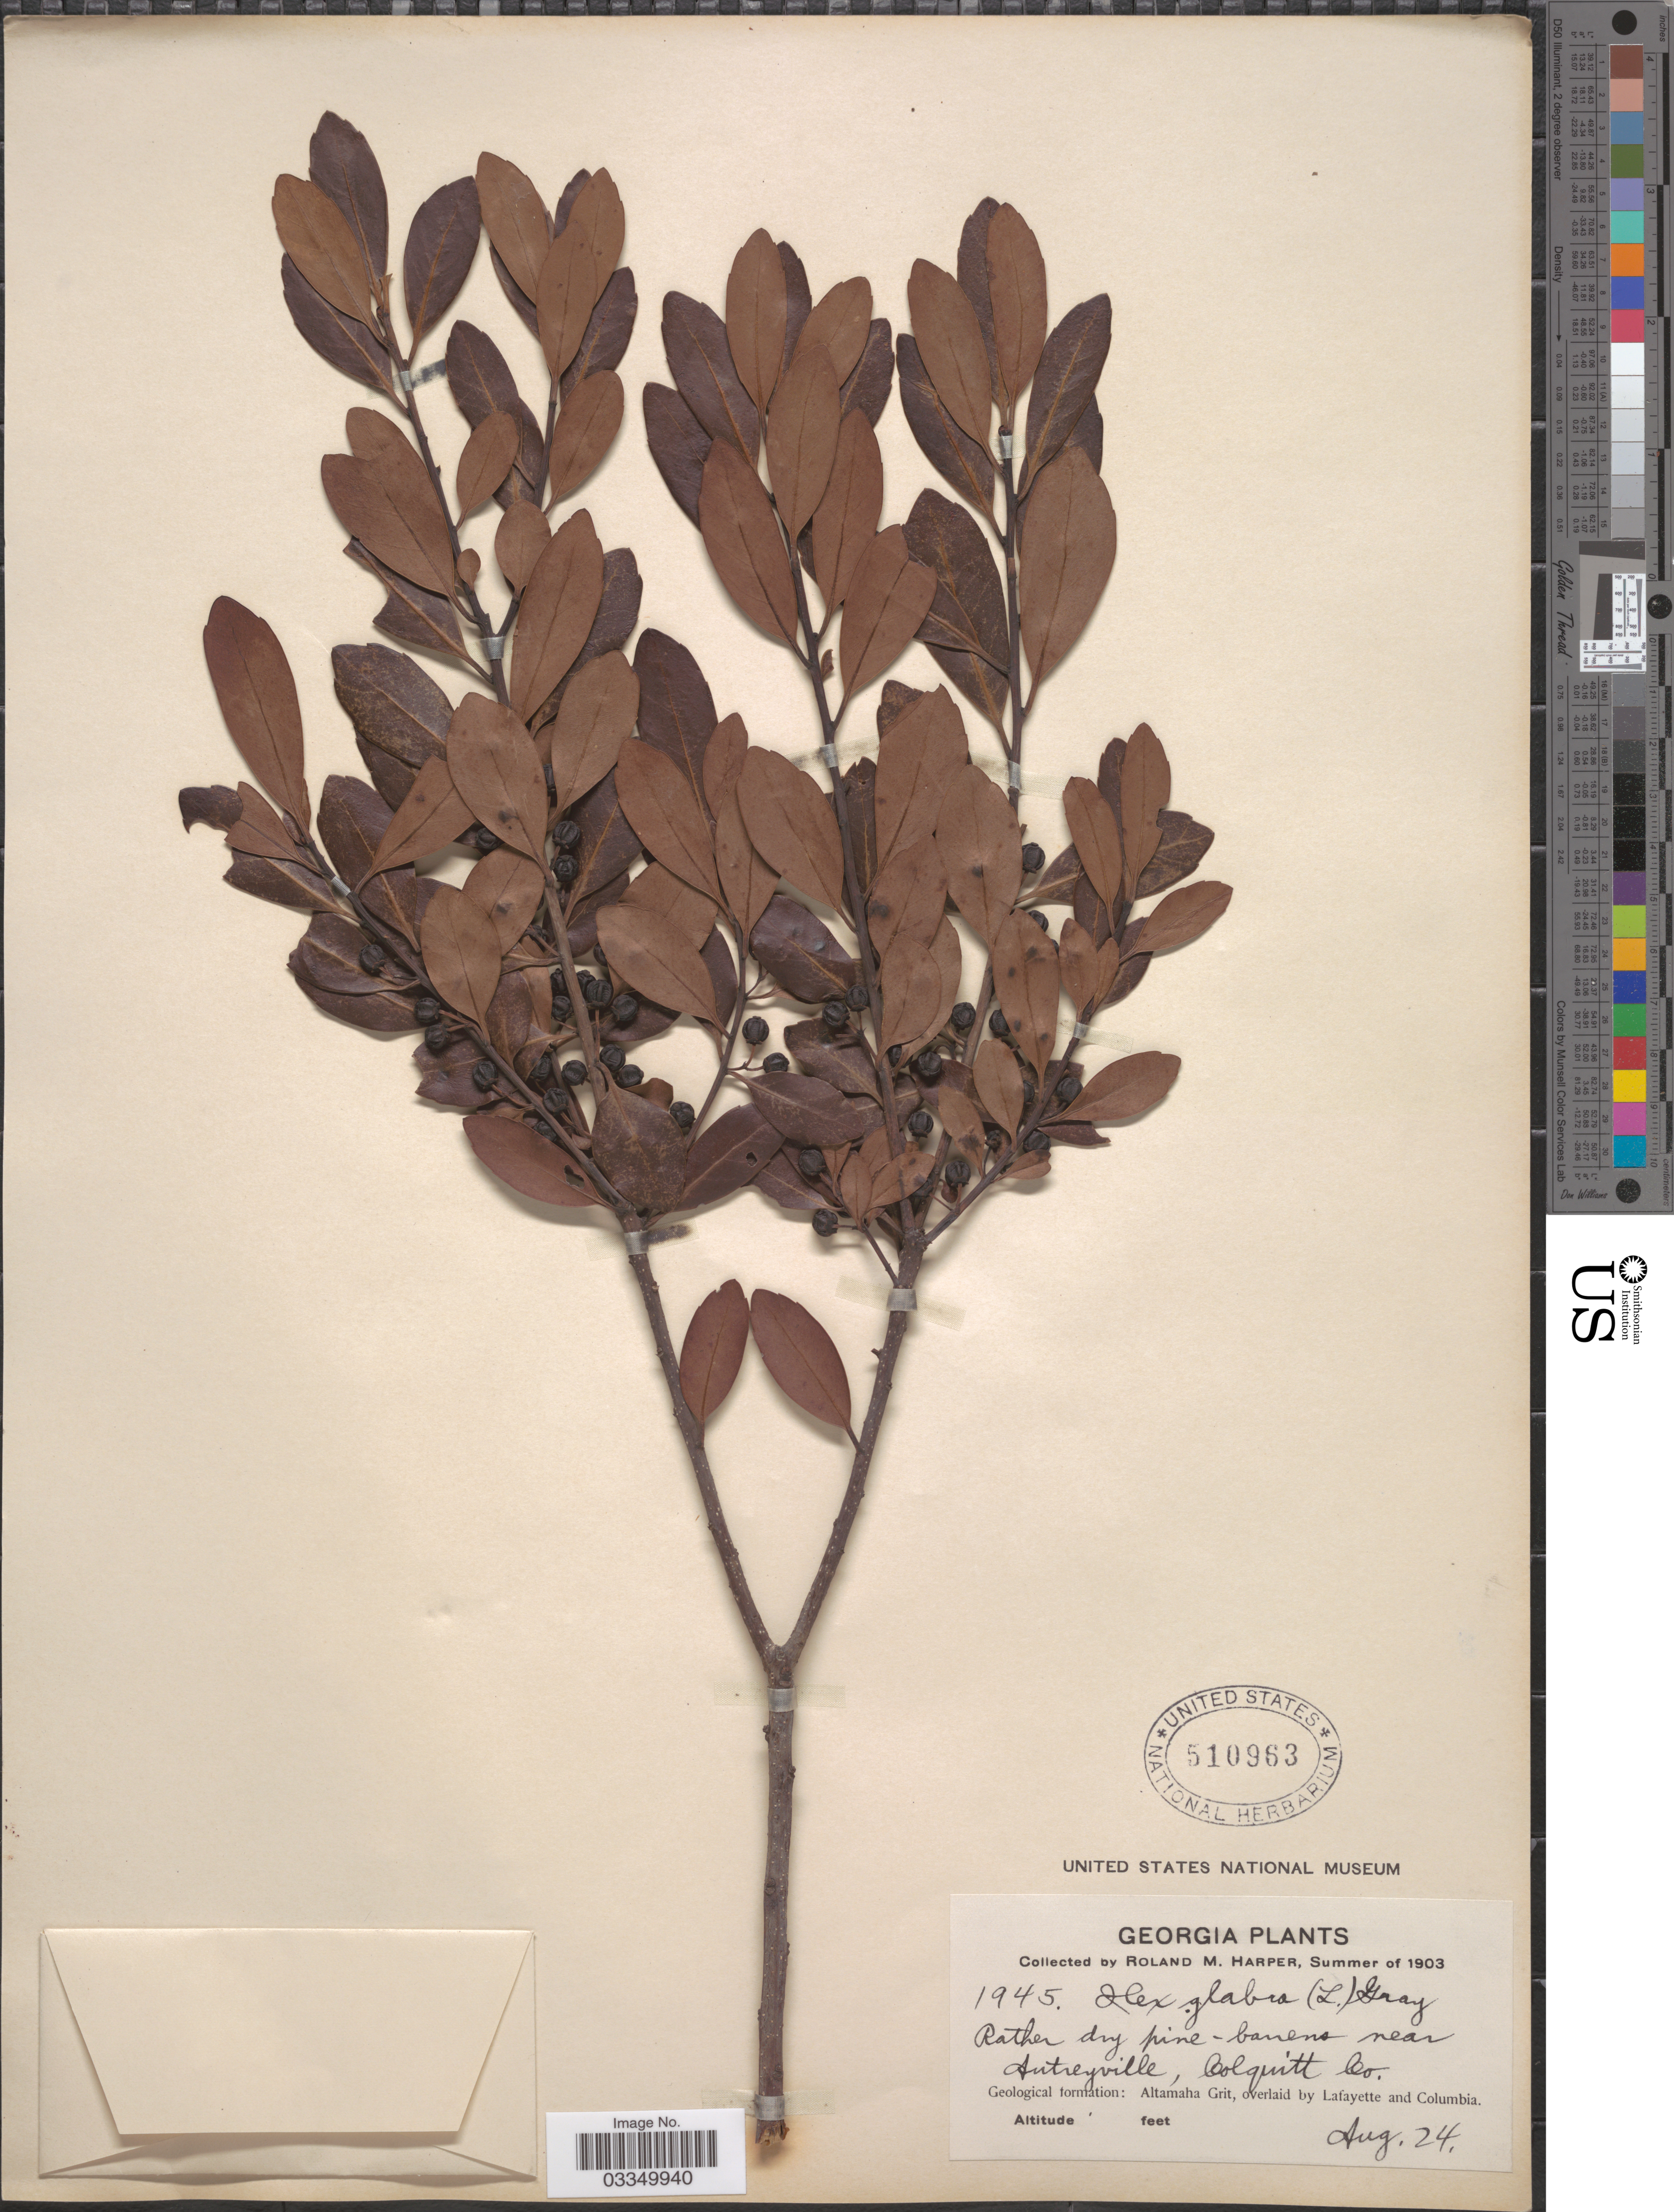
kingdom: Plantae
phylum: Tracheophyta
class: Magnoliopsida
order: Aquifoliales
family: Aquifoliaceae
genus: Ilex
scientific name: Ilex glabra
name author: (L.) A. Gray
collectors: R. M. Harper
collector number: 1945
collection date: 1903-08-24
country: United States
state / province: Georgia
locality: Near Autreyville, Colquitt Co. Geological formation: Altamaha Grit, overlaid by Lafayette and Columbia.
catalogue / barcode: US 510963